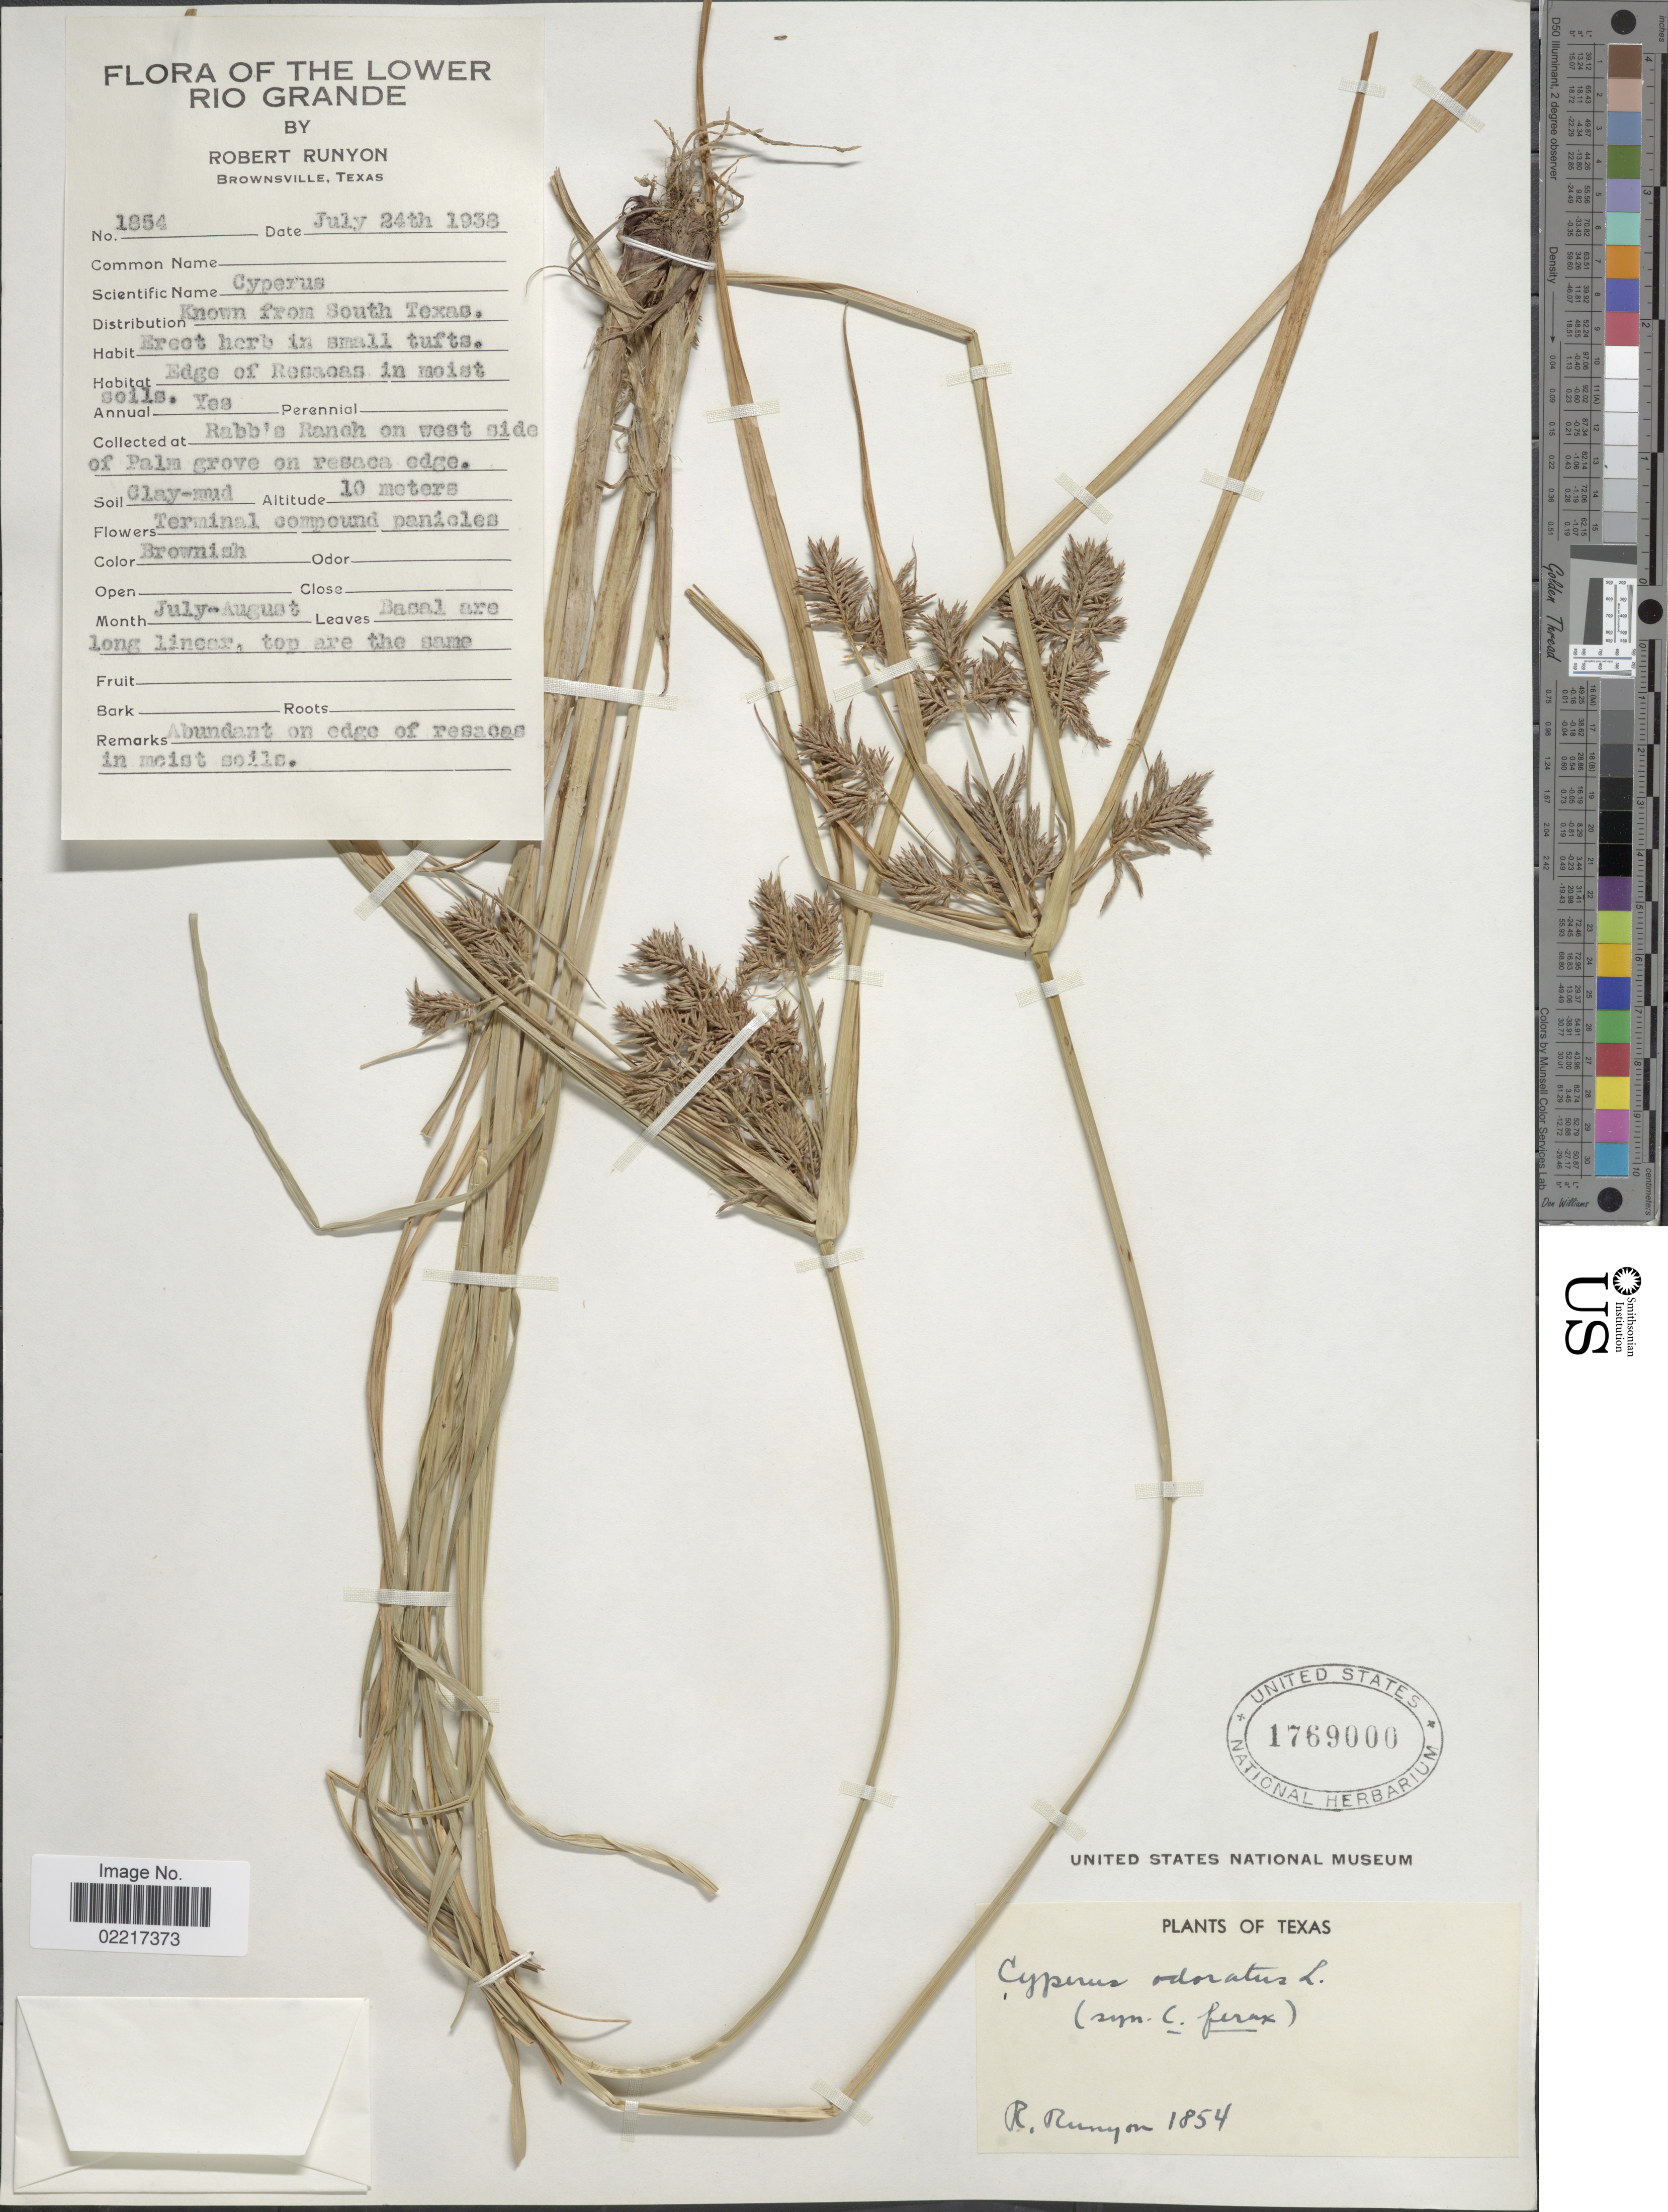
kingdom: Plantae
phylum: Tracheophyta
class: Liliopsida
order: Poales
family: Cyperaceae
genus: Cyperus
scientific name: Cyperus odoratus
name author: L.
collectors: R. Runyon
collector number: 1854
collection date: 1938-06-24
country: United States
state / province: Texas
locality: The Lower Rio Grande, Rabb's Ranch on west side of Palm Grove on resaca edge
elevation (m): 10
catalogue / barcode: US 1769000